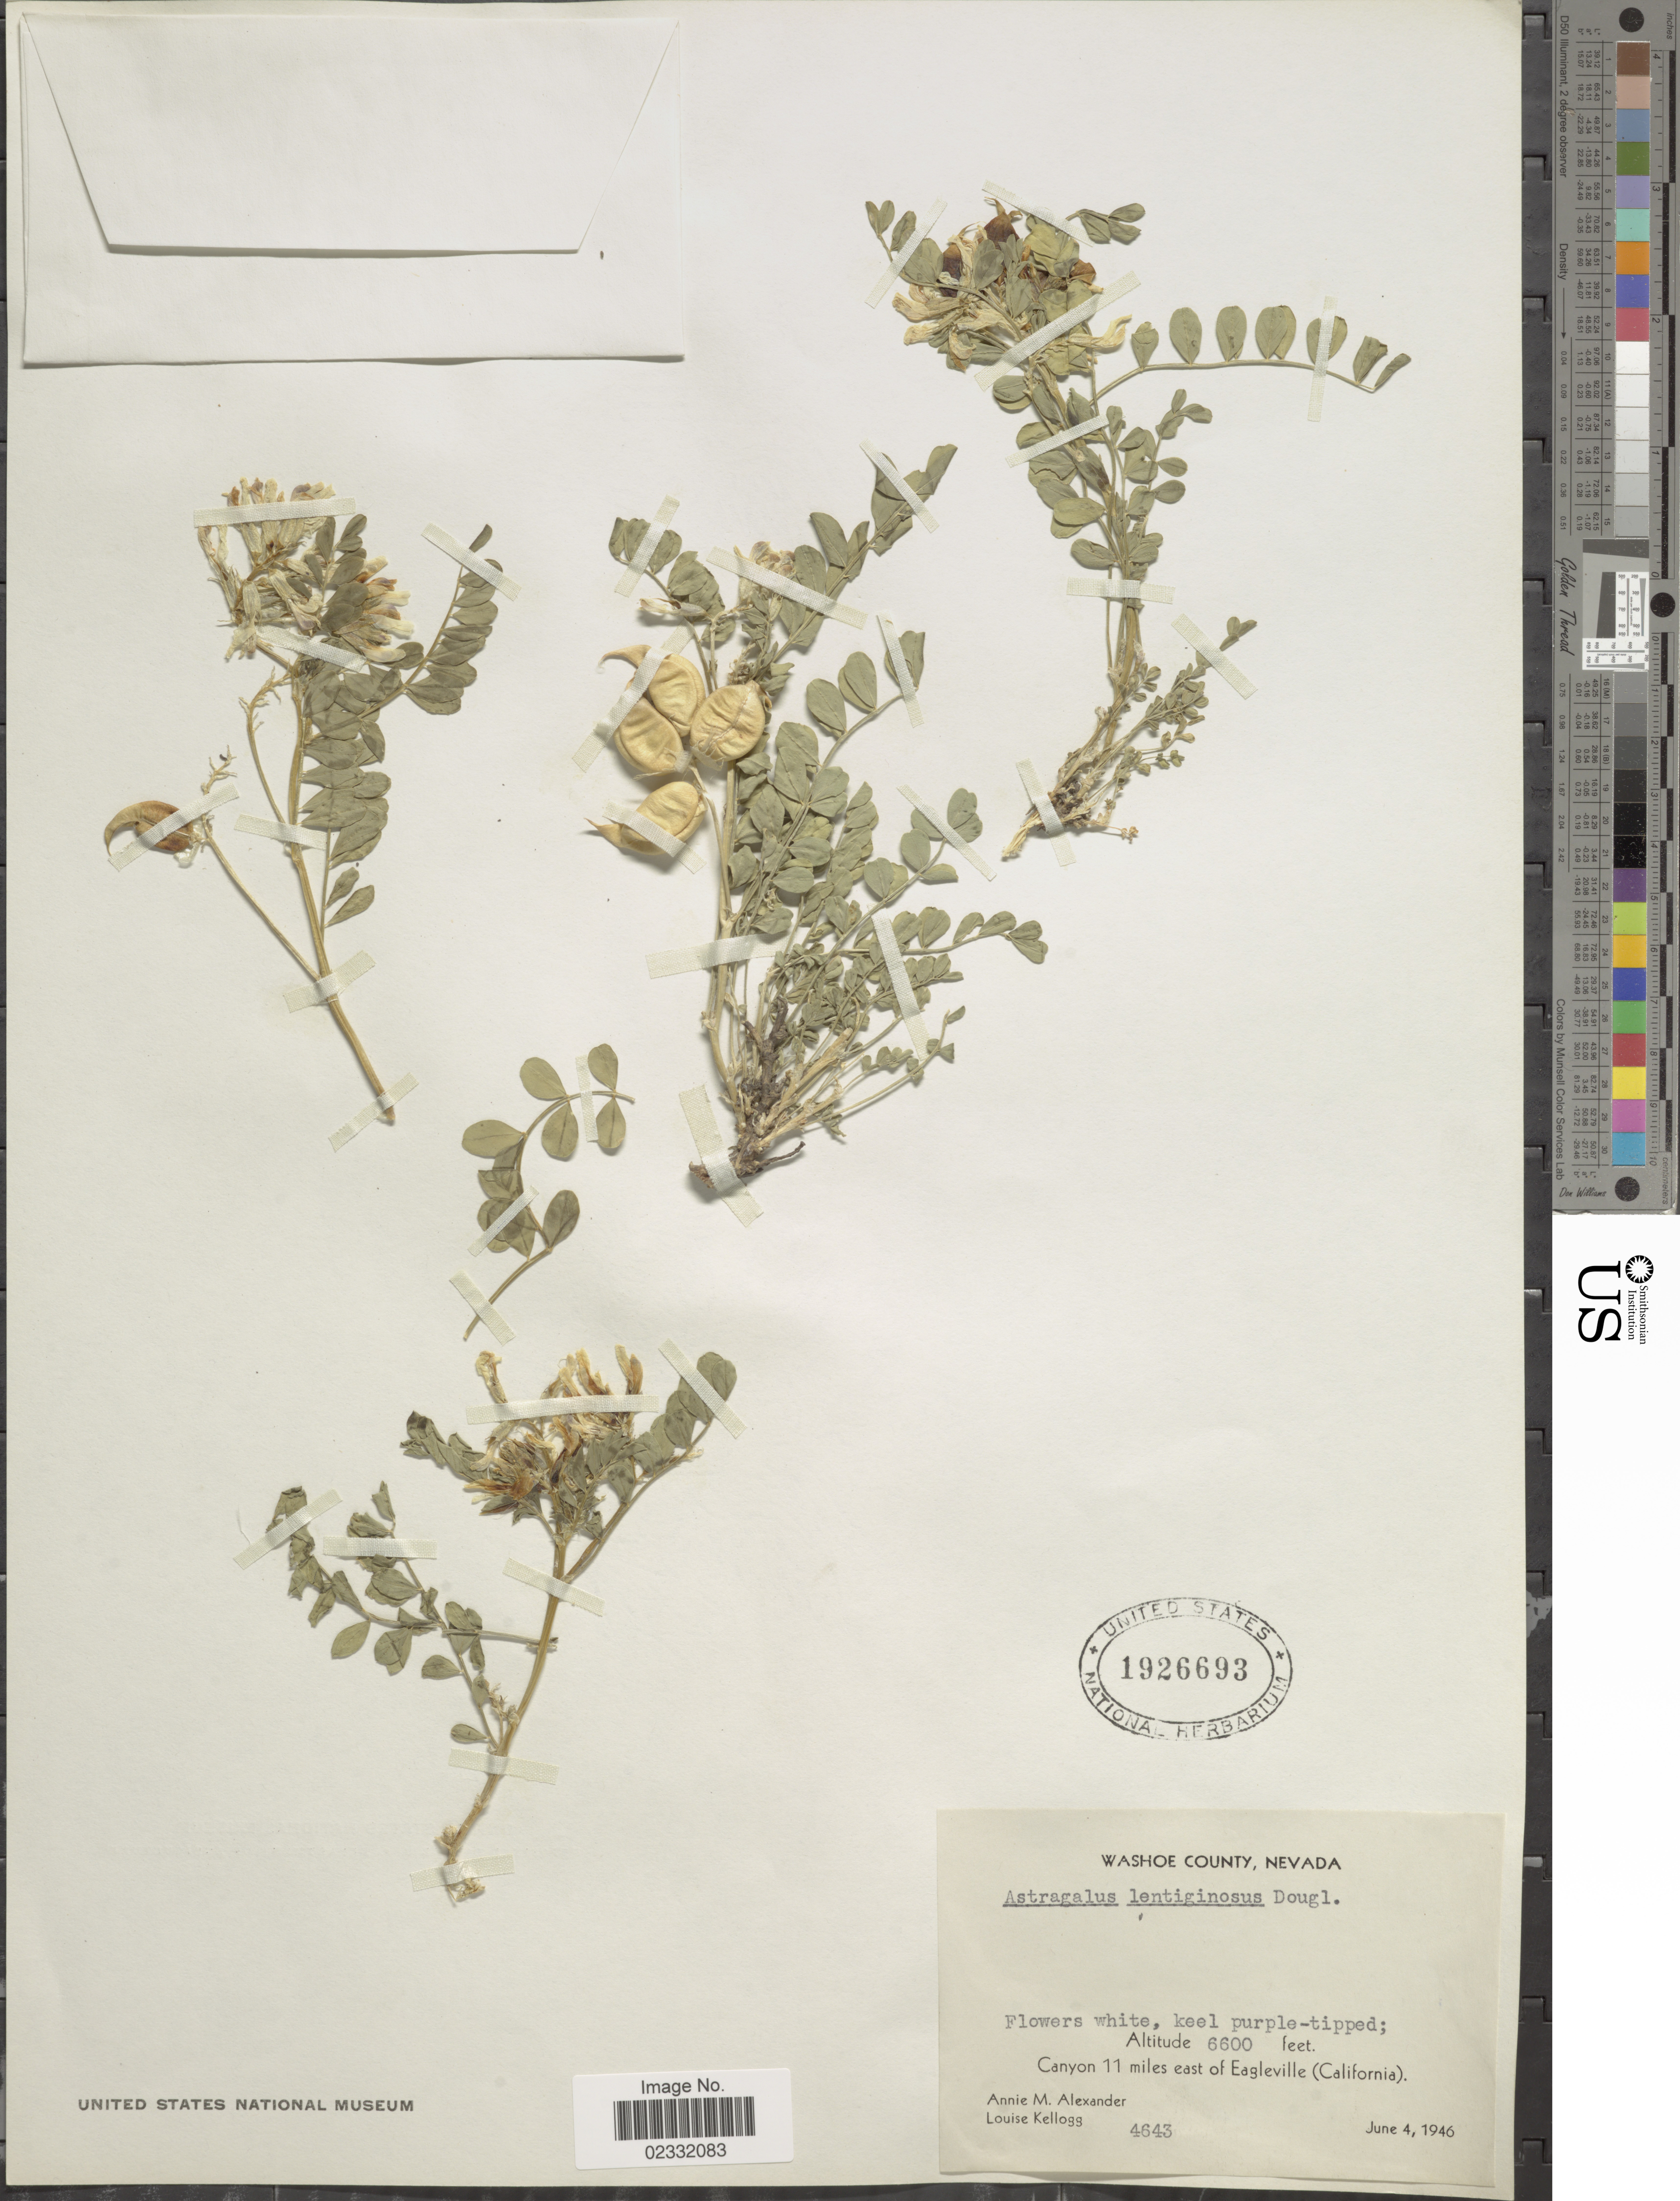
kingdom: Plantae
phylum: Tracheophyta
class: Magnoliopsida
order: Fabales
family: Fabaceae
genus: Astragalus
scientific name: Astragalus lentiginosus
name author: Douglas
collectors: A. M. Alexander & L. Kellogg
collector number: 4643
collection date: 1946-06-04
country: United States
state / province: Nevada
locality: Washoe County, Canyon 11 miles east of Eagleville (California)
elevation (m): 2012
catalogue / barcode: US 1926693